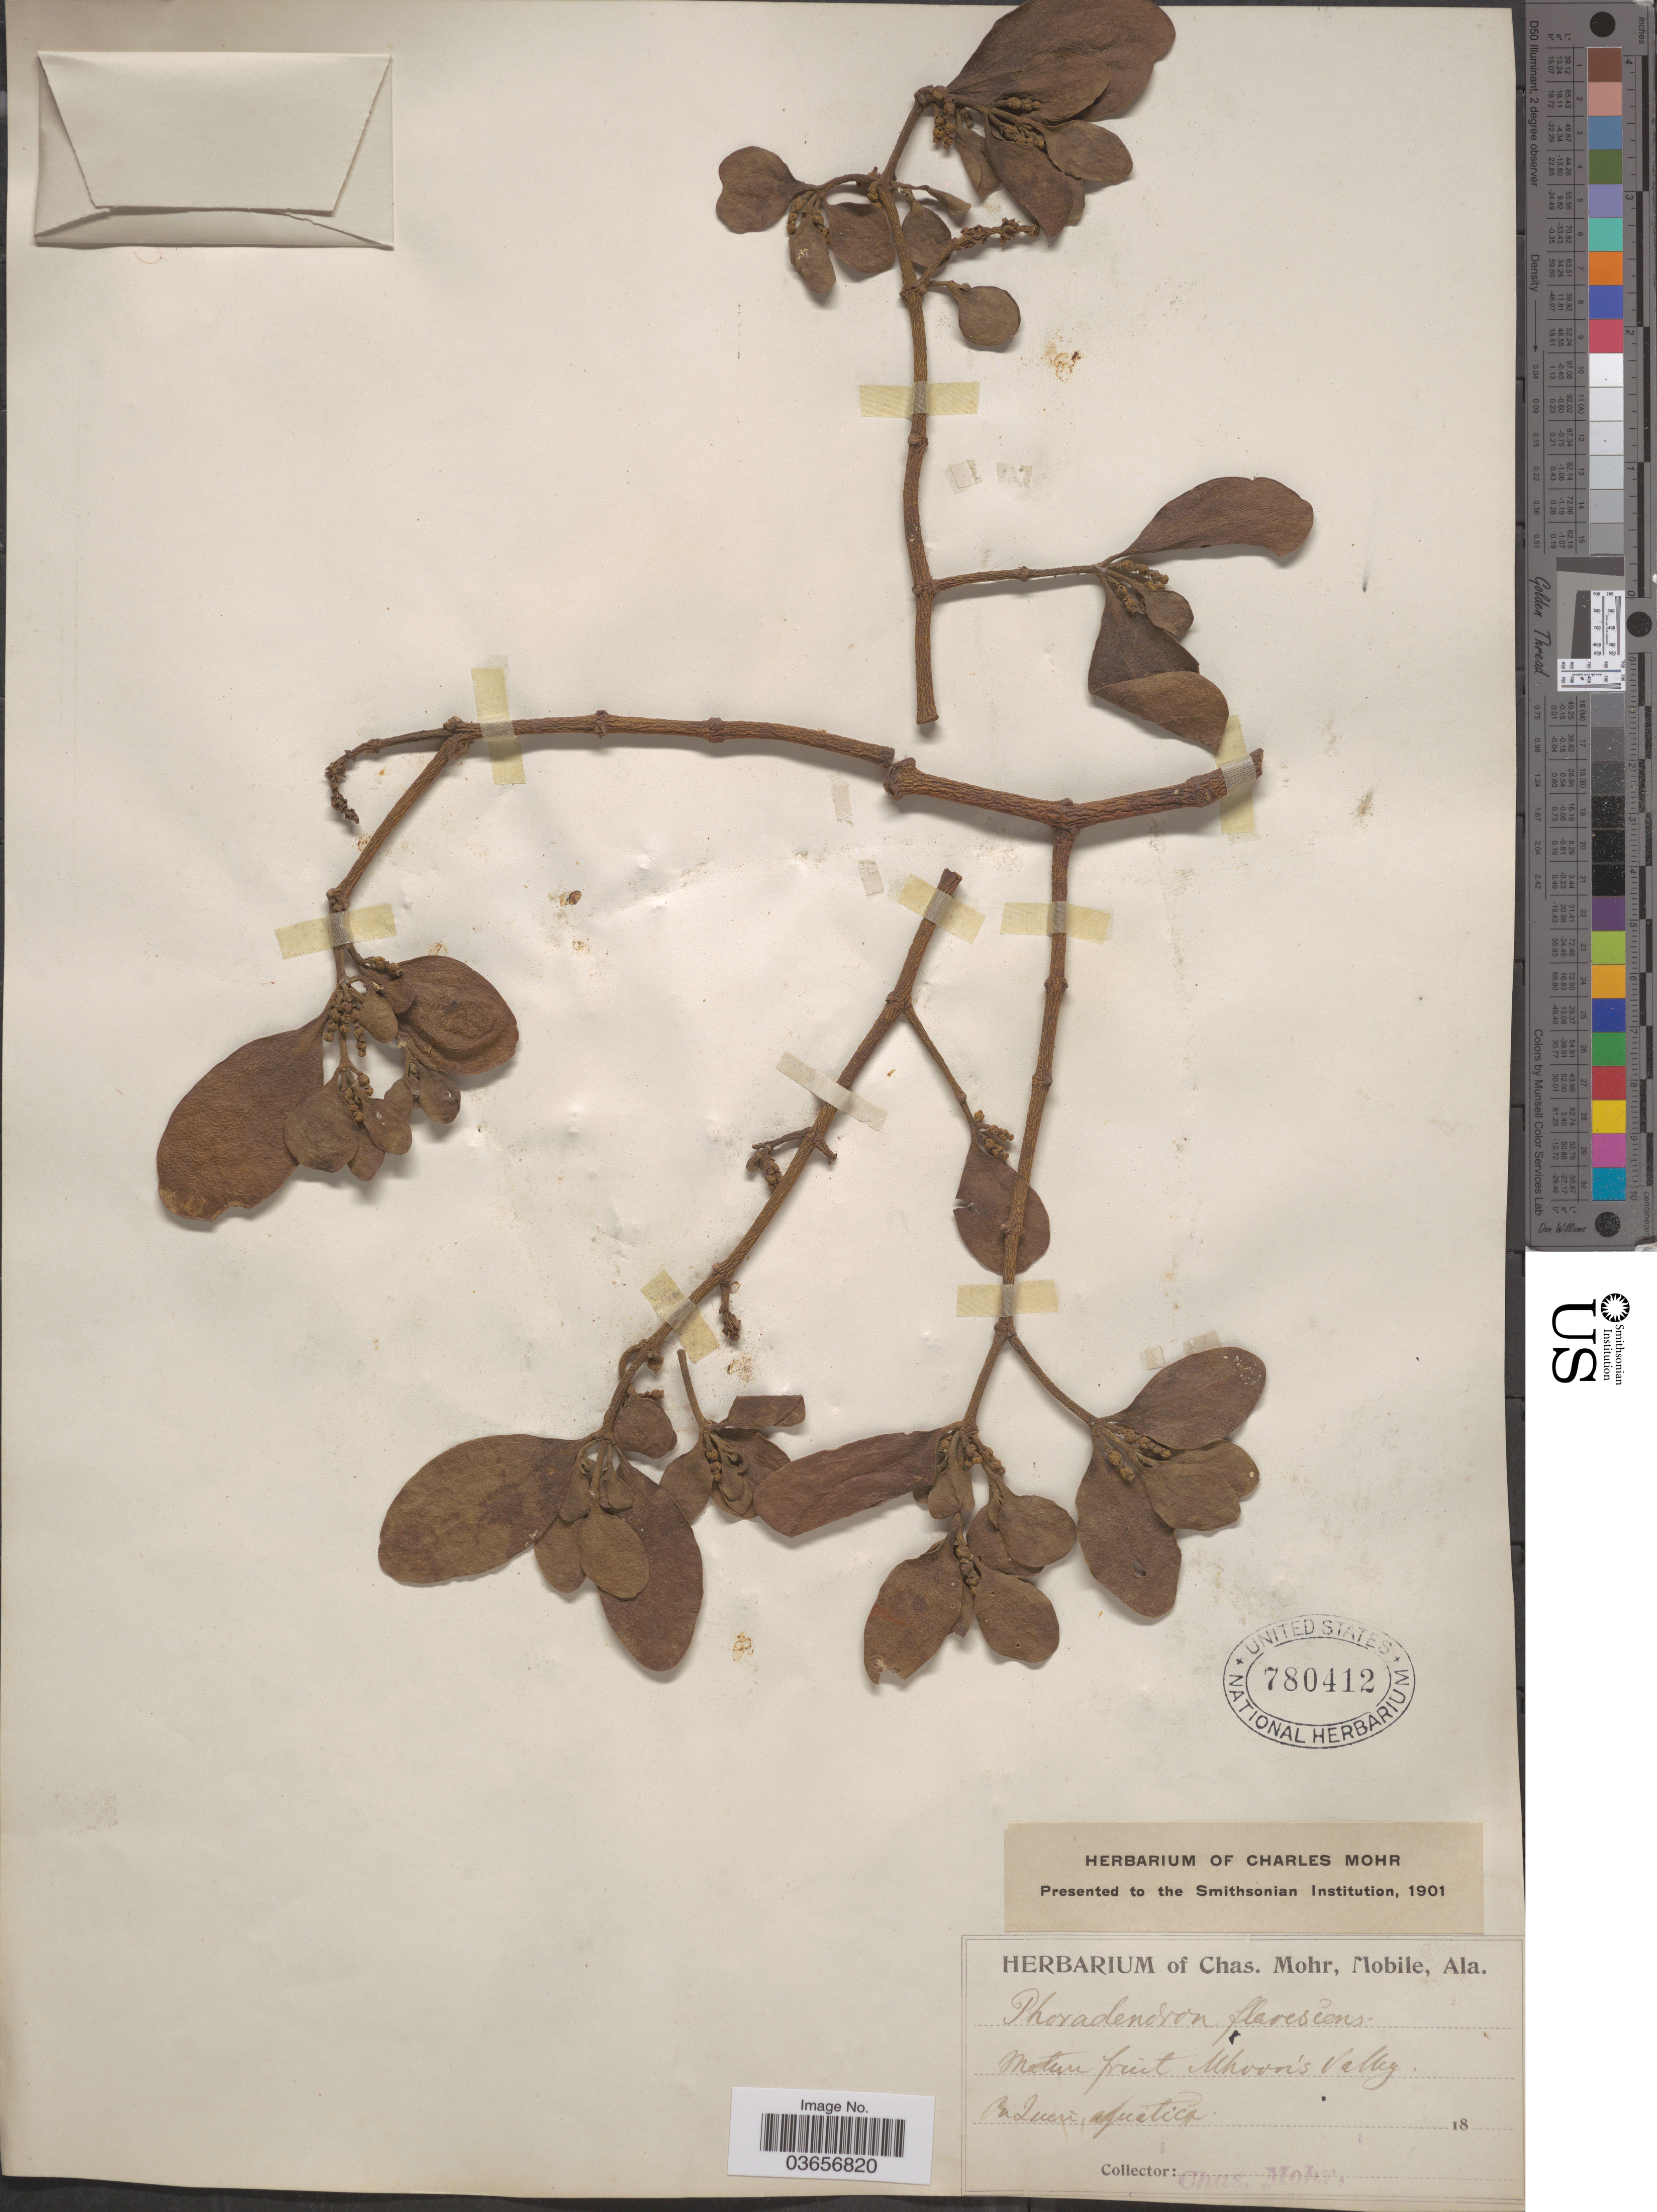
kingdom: Plantae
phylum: Tracheophyta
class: Magnoliopsida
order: Santalales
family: Viscaceae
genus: Phoradendron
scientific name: Phoradendron flavescens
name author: Nutt.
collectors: Mohr, C. T. (herbarium)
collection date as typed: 18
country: United States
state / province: Mississippi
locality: Mhoon's Valley.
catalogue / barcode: US 780412